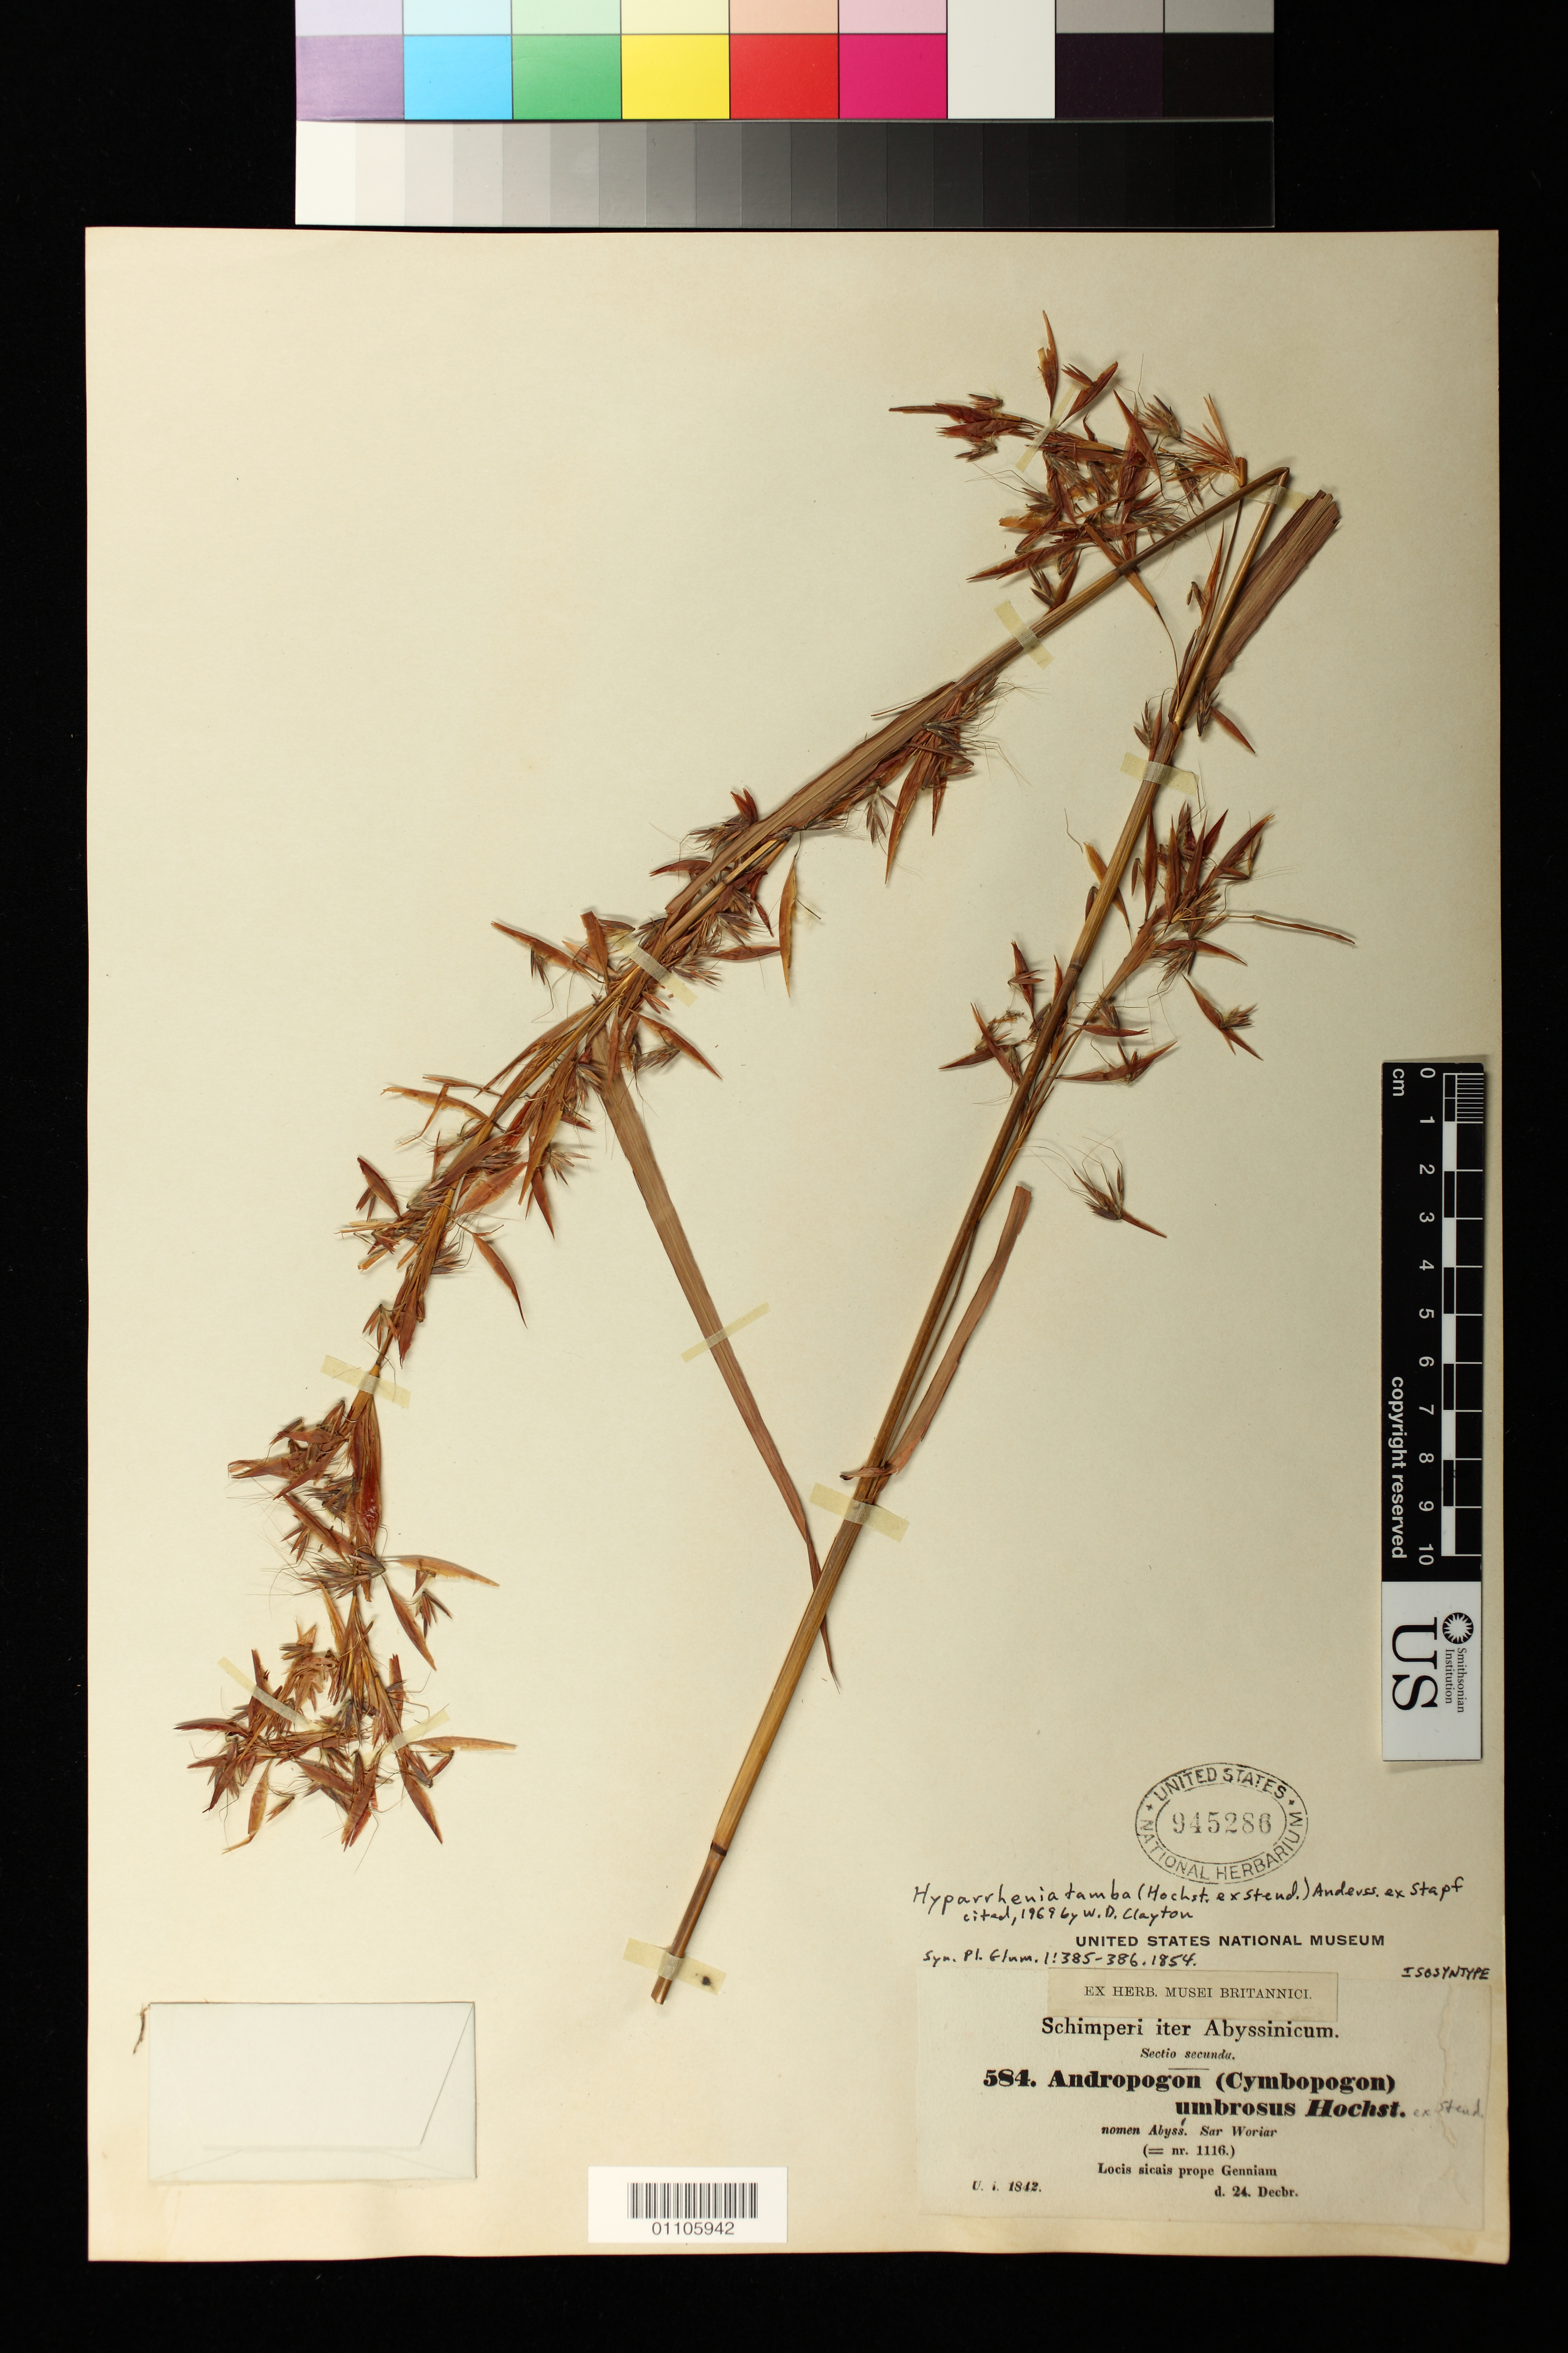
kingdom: Plantae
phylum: Tracheophyta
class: Liliopsida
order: Poales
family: Poaceae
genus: Andropogon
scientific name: Andropogon umbrosus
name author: Hochst.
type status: Possible Type; Syntype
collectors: G. W. Schimper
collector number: Sect. II, 584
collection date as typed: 24 Dec [no year]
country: Ethiopia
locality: "Abyssinia", locis sicais prope Genniam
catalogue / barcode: US 945286